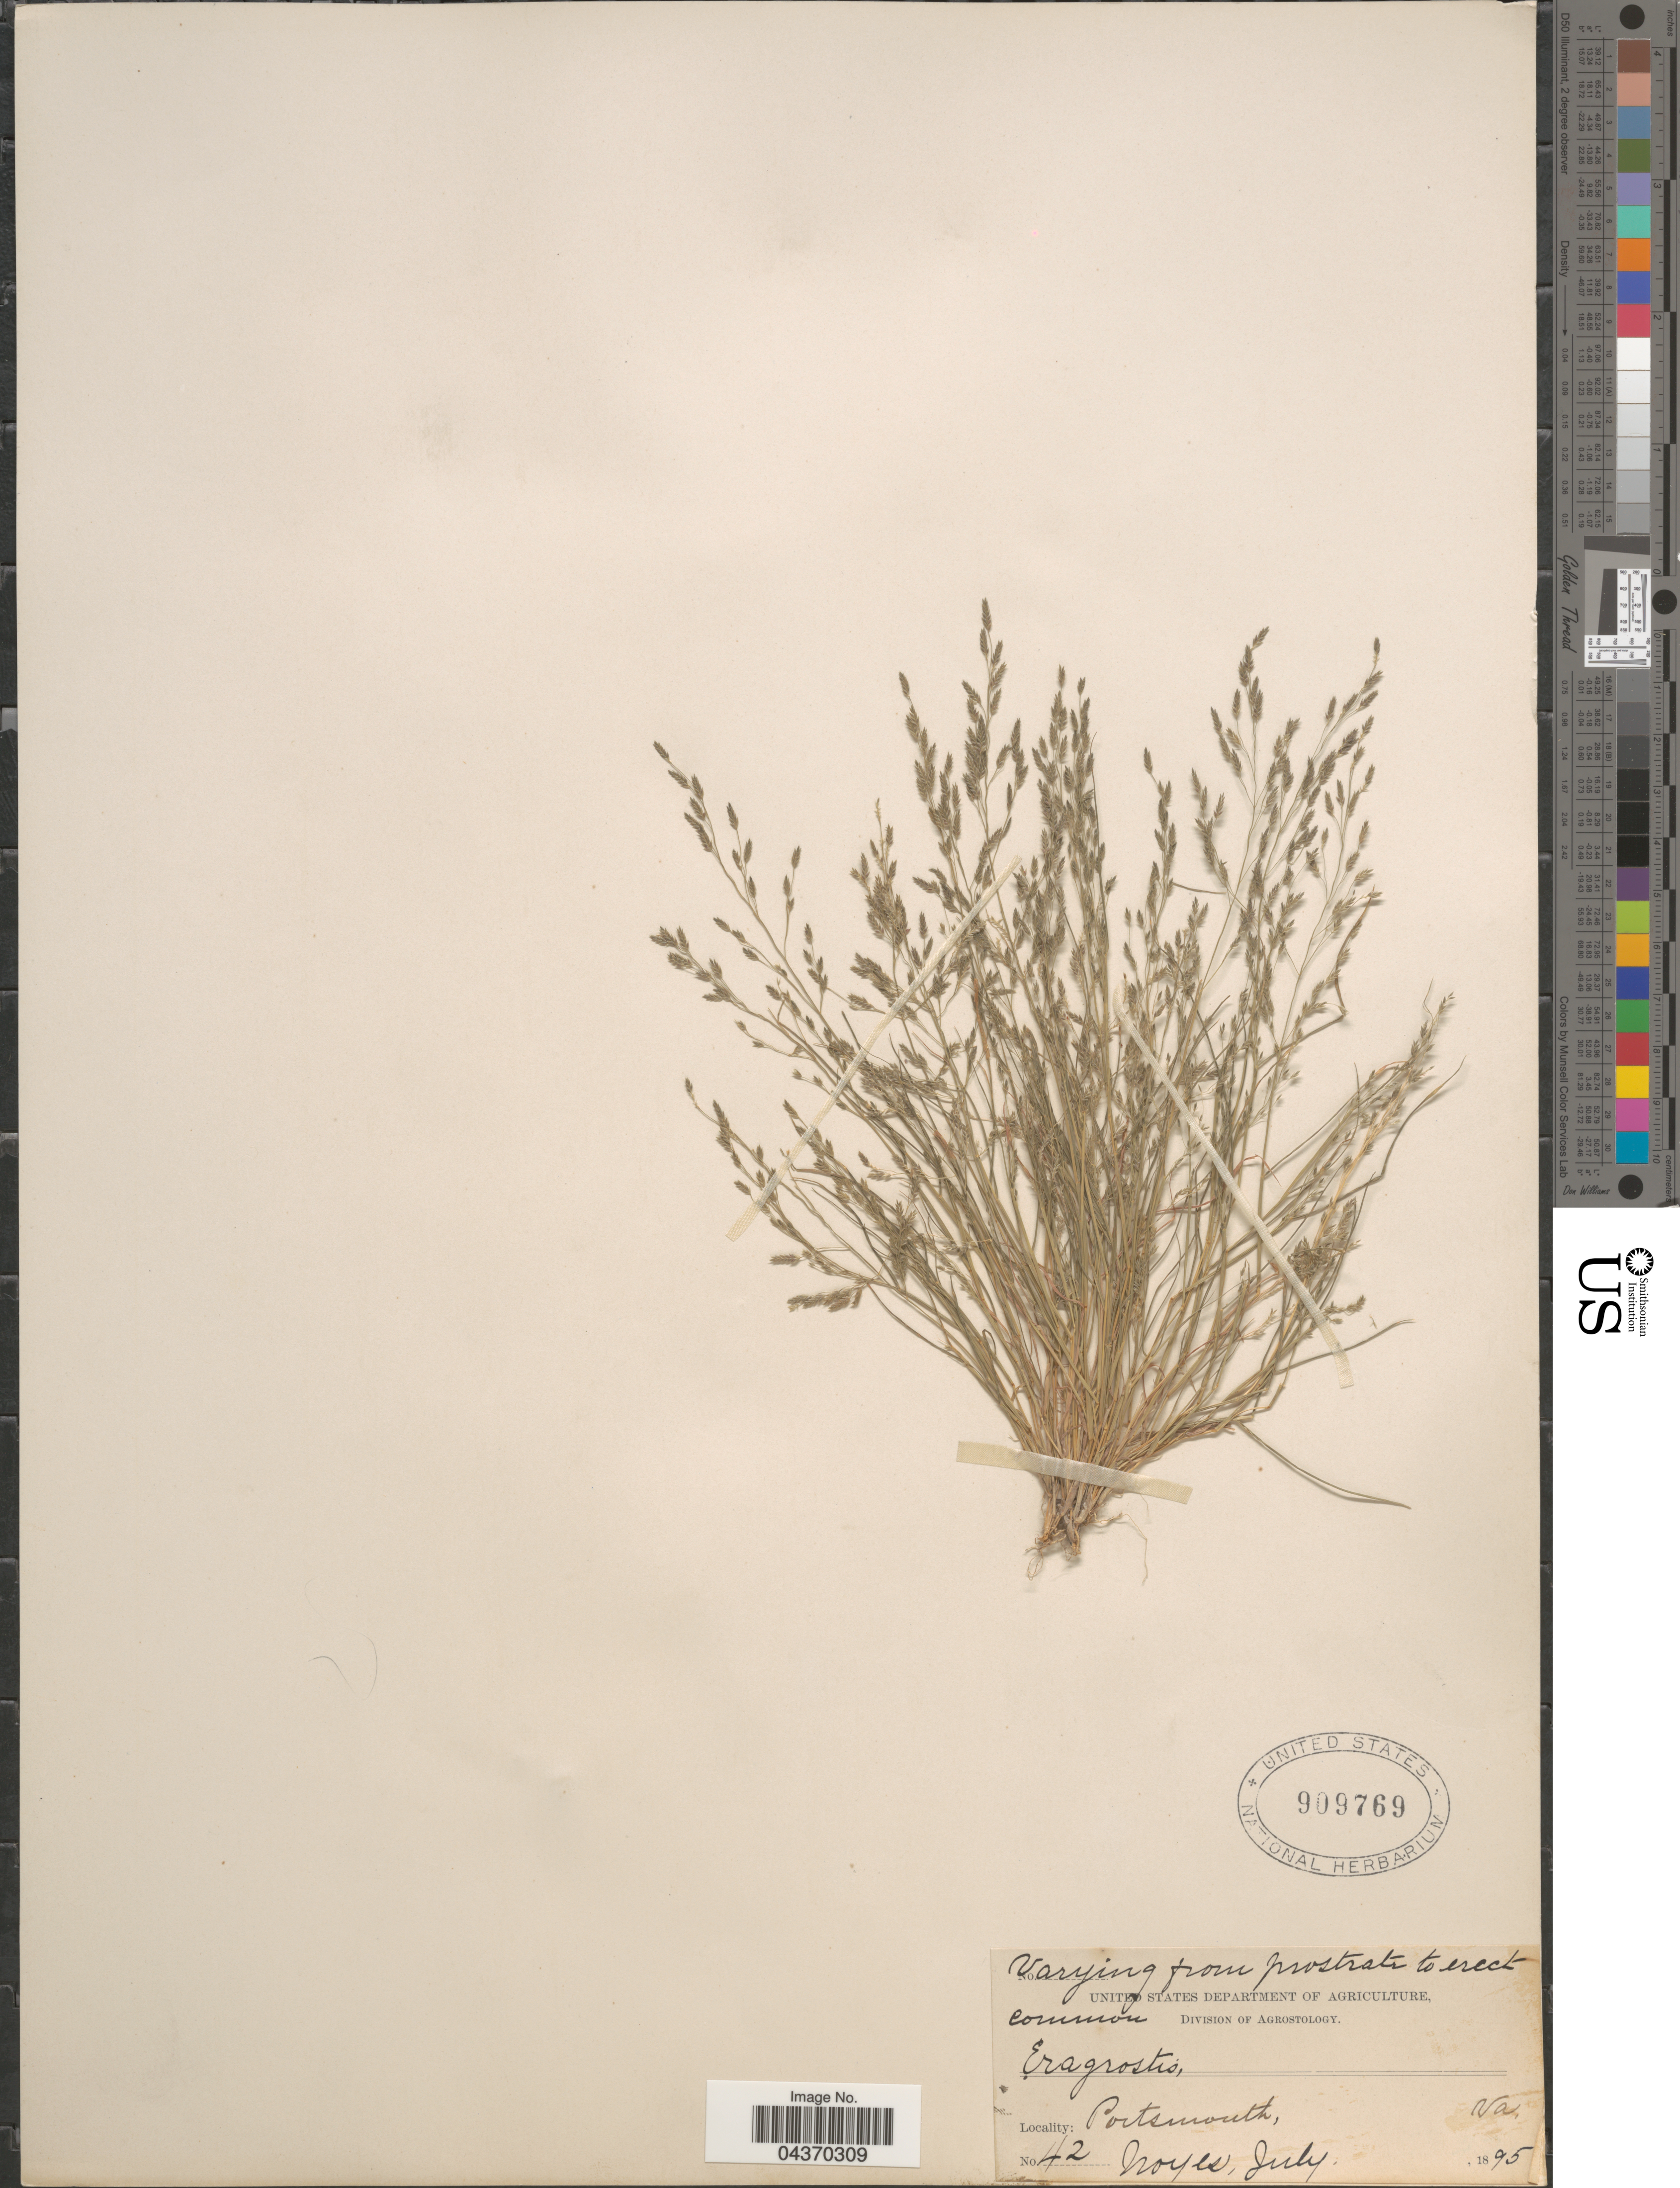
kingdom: Plantae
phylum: Tracheophyta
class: Liliopsida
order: Poales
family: Poaceae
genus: Eragrostis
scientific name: Eragrostis pectinacea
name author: (Michx.) Nees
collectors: Noyes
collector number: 42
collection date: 1895-07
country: United States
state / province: Virginia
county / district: City of Portsmouth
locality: Portsmouth.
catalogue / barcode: US 909769